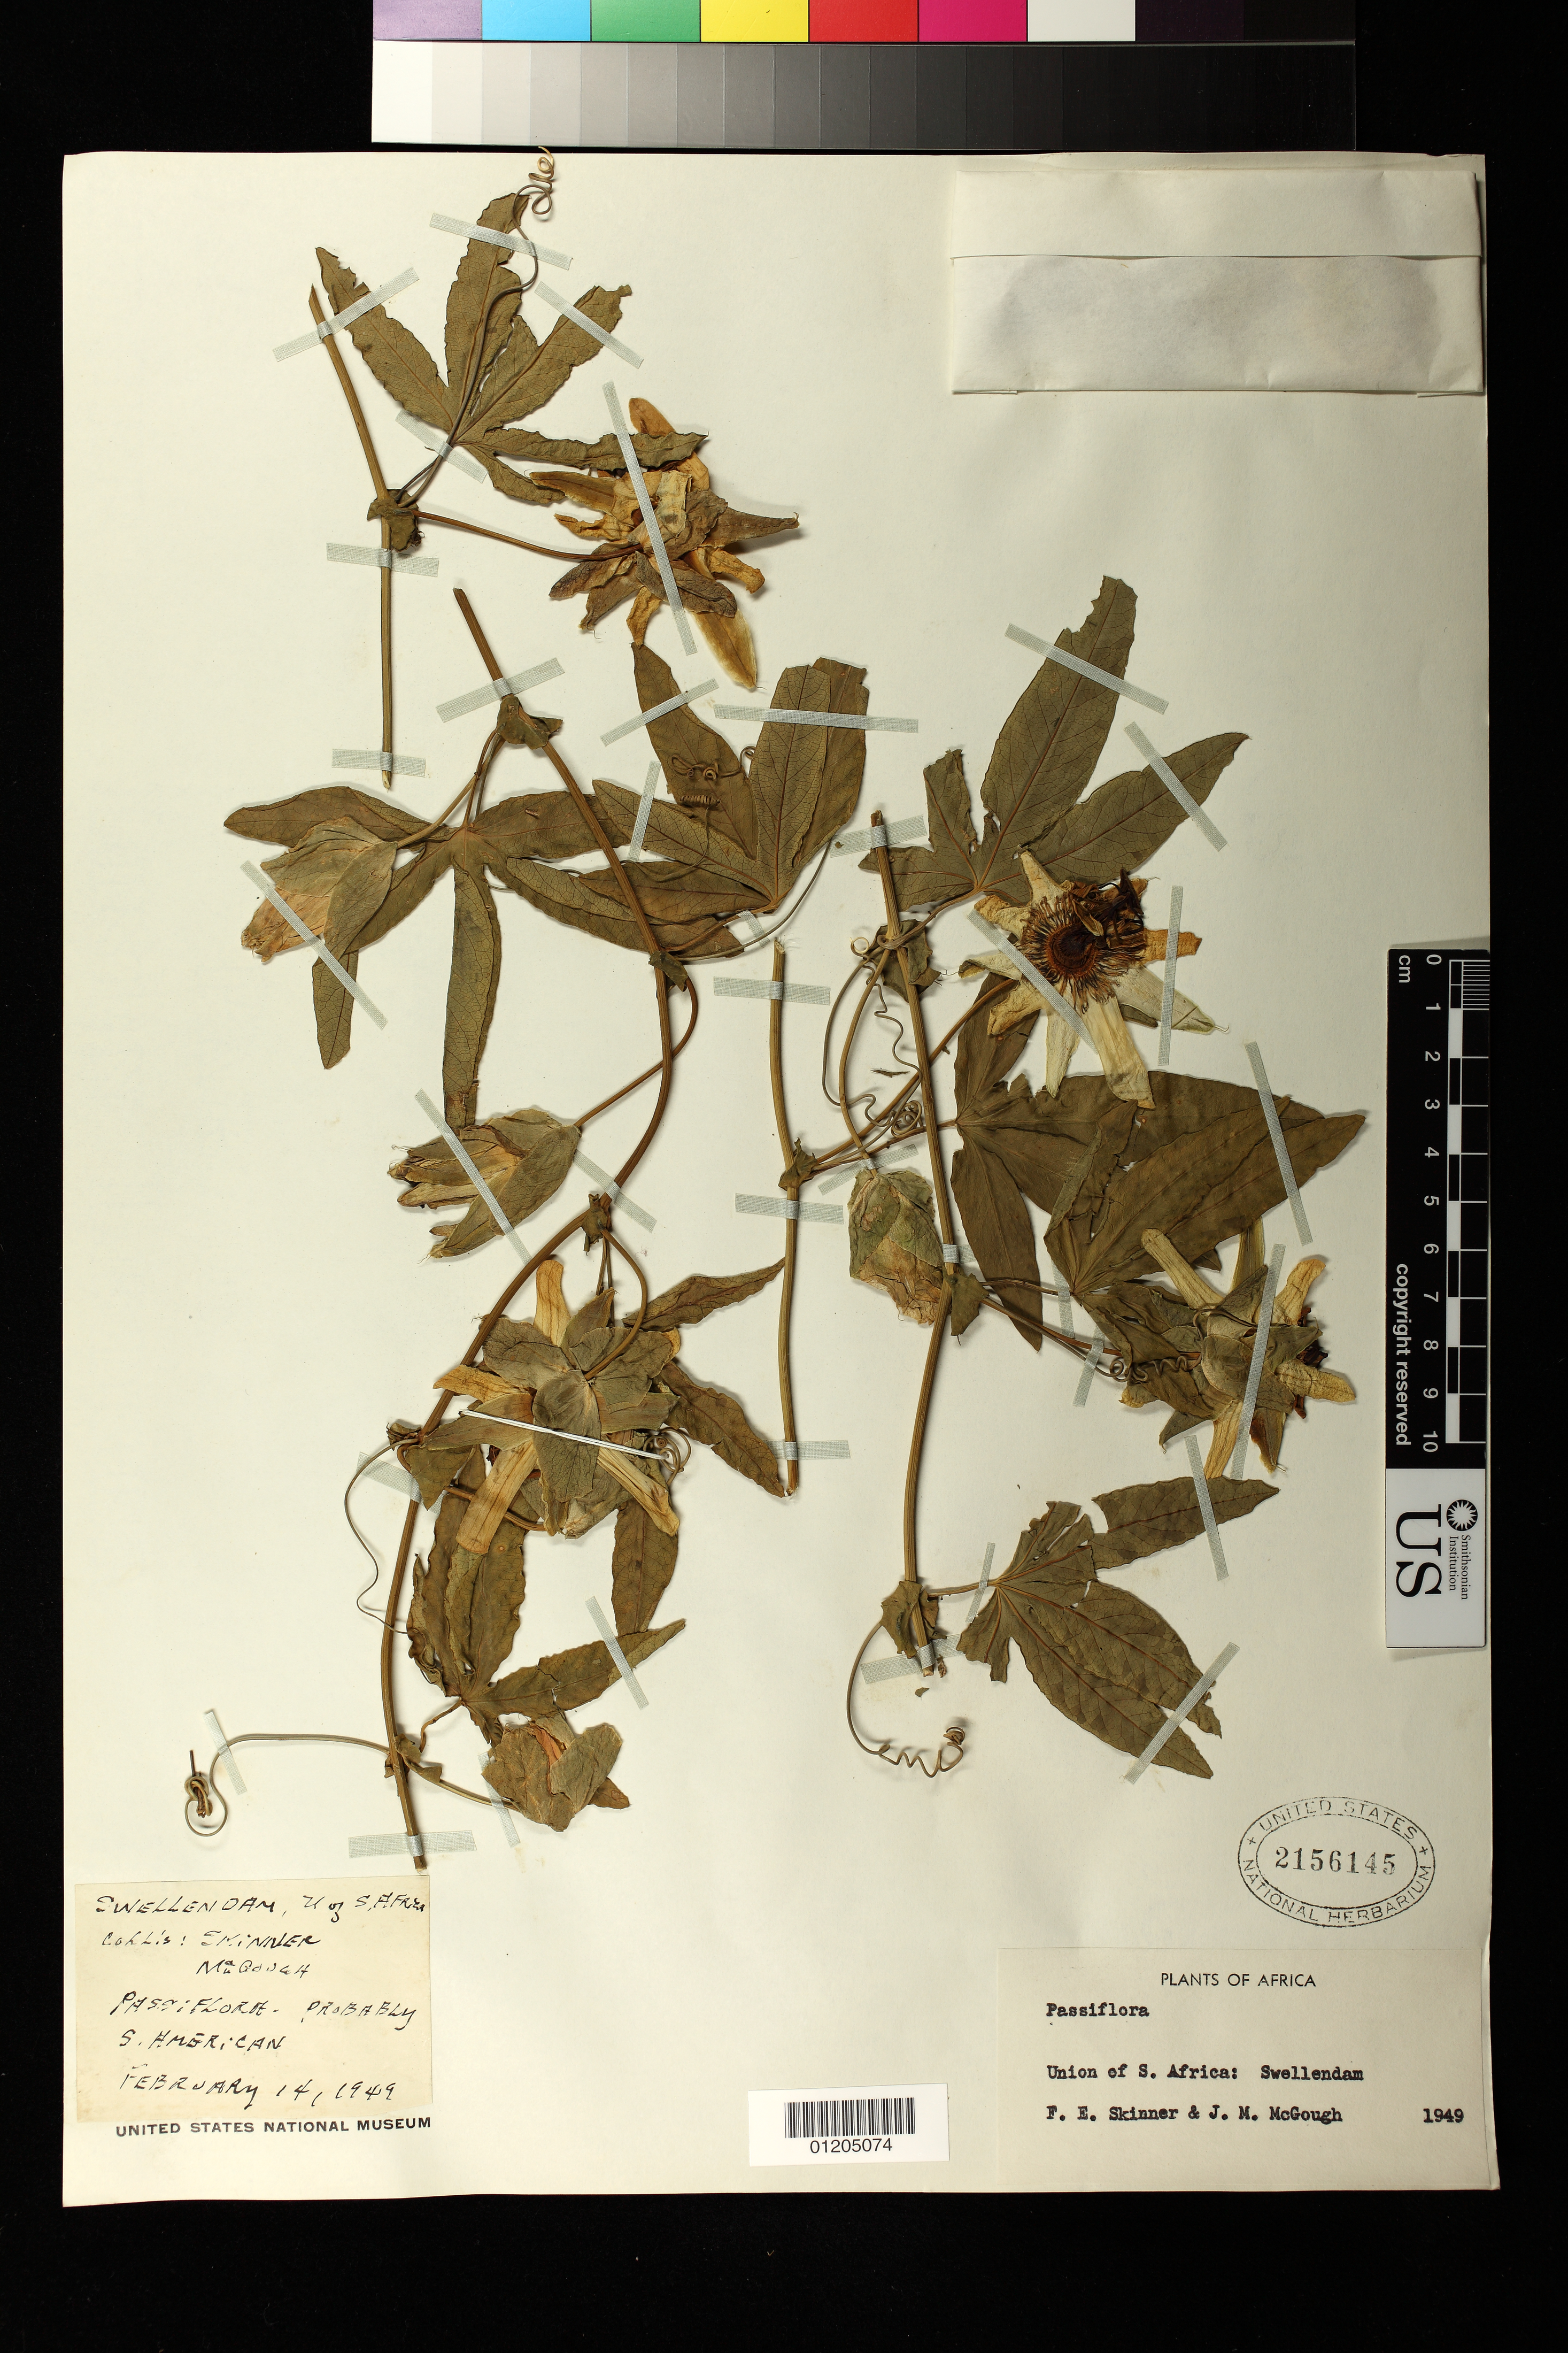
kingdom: Plantae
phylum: Tracheophyta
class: Magnoliopsida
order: Malpighiales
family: Passifloraceae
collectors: F. Skinner & J. Mcgough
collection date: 1949-02-14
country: South Africa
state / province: Western Cape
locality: Swellendam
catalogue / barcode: US 2156145